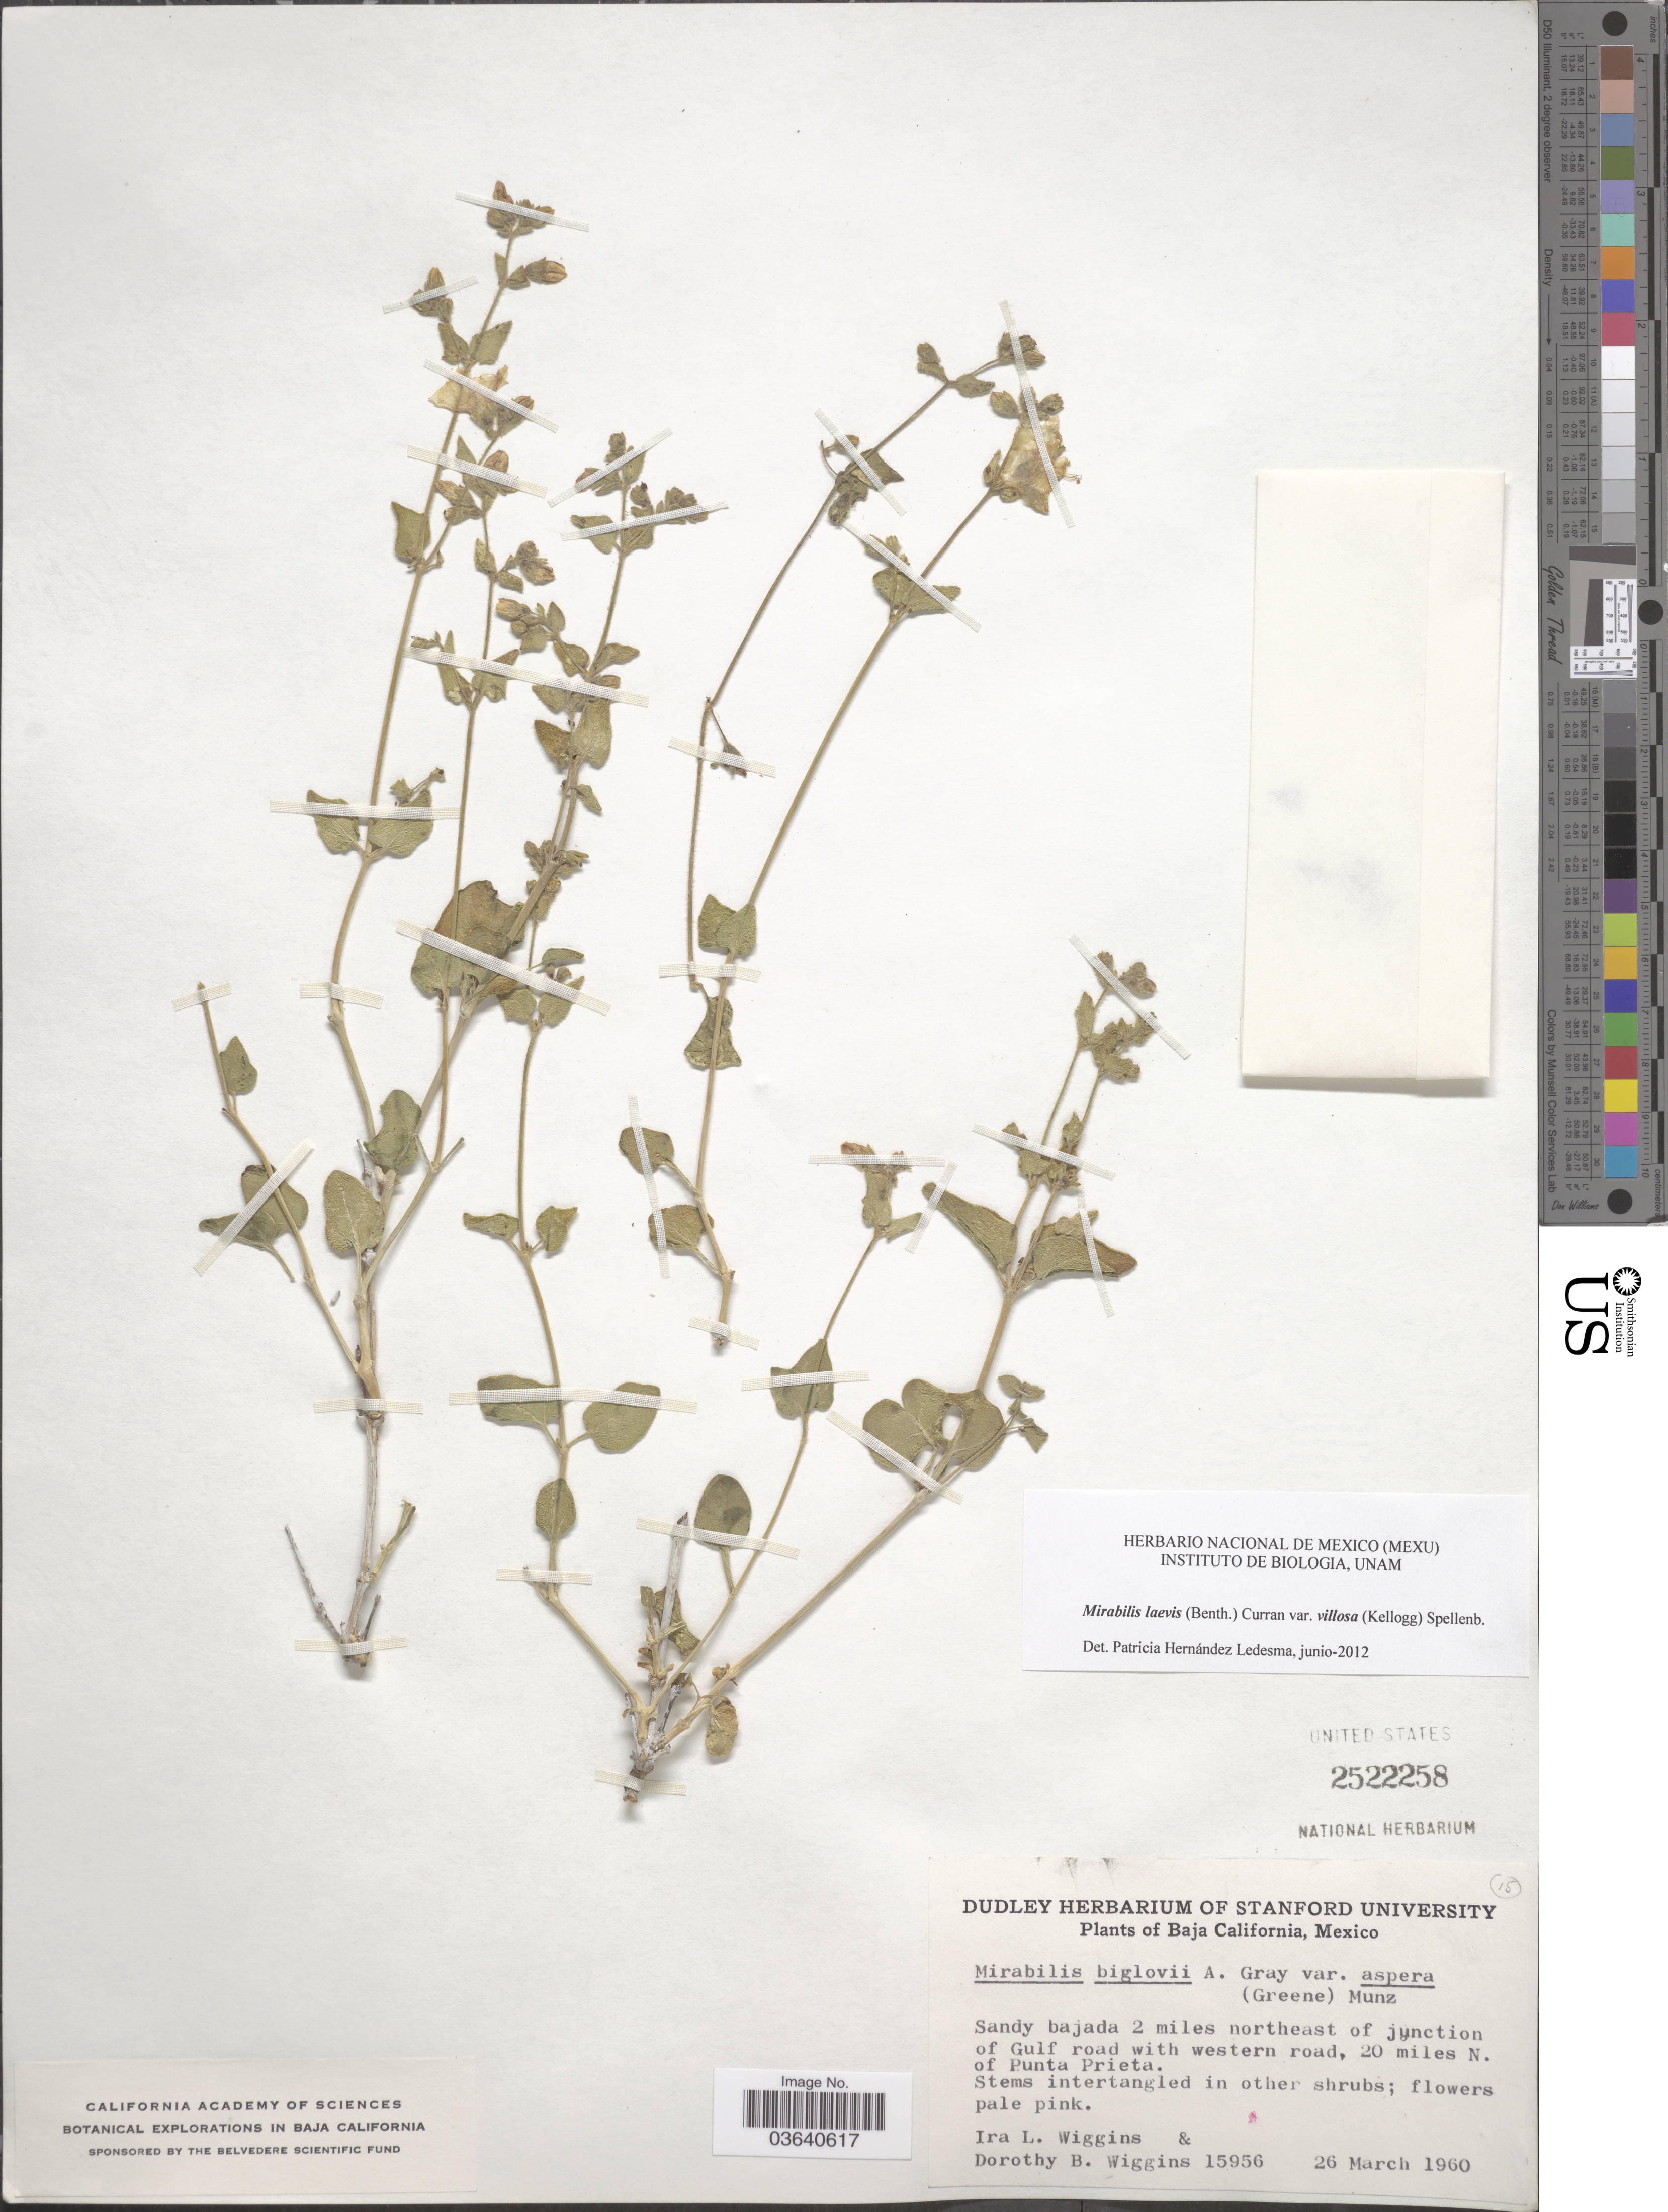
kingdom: Plantae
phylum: Tracheophyta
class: Magnoliopsida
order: Caryophyllales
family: Nyctaginaceae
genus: Mirabilis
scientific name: Mirabilis laevis var. villosa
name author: (Kellogg) Spellenb.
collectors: I. L. Wiggins & D. B. Wiggins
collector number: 15956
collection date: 1960-03-26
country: Mexico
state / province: Baja California Norte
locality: Sandy bajada 2 miles northeast of junction of Gulf road with western road, 20 miles N. of Punta Prieta.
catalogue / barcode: US 2522258